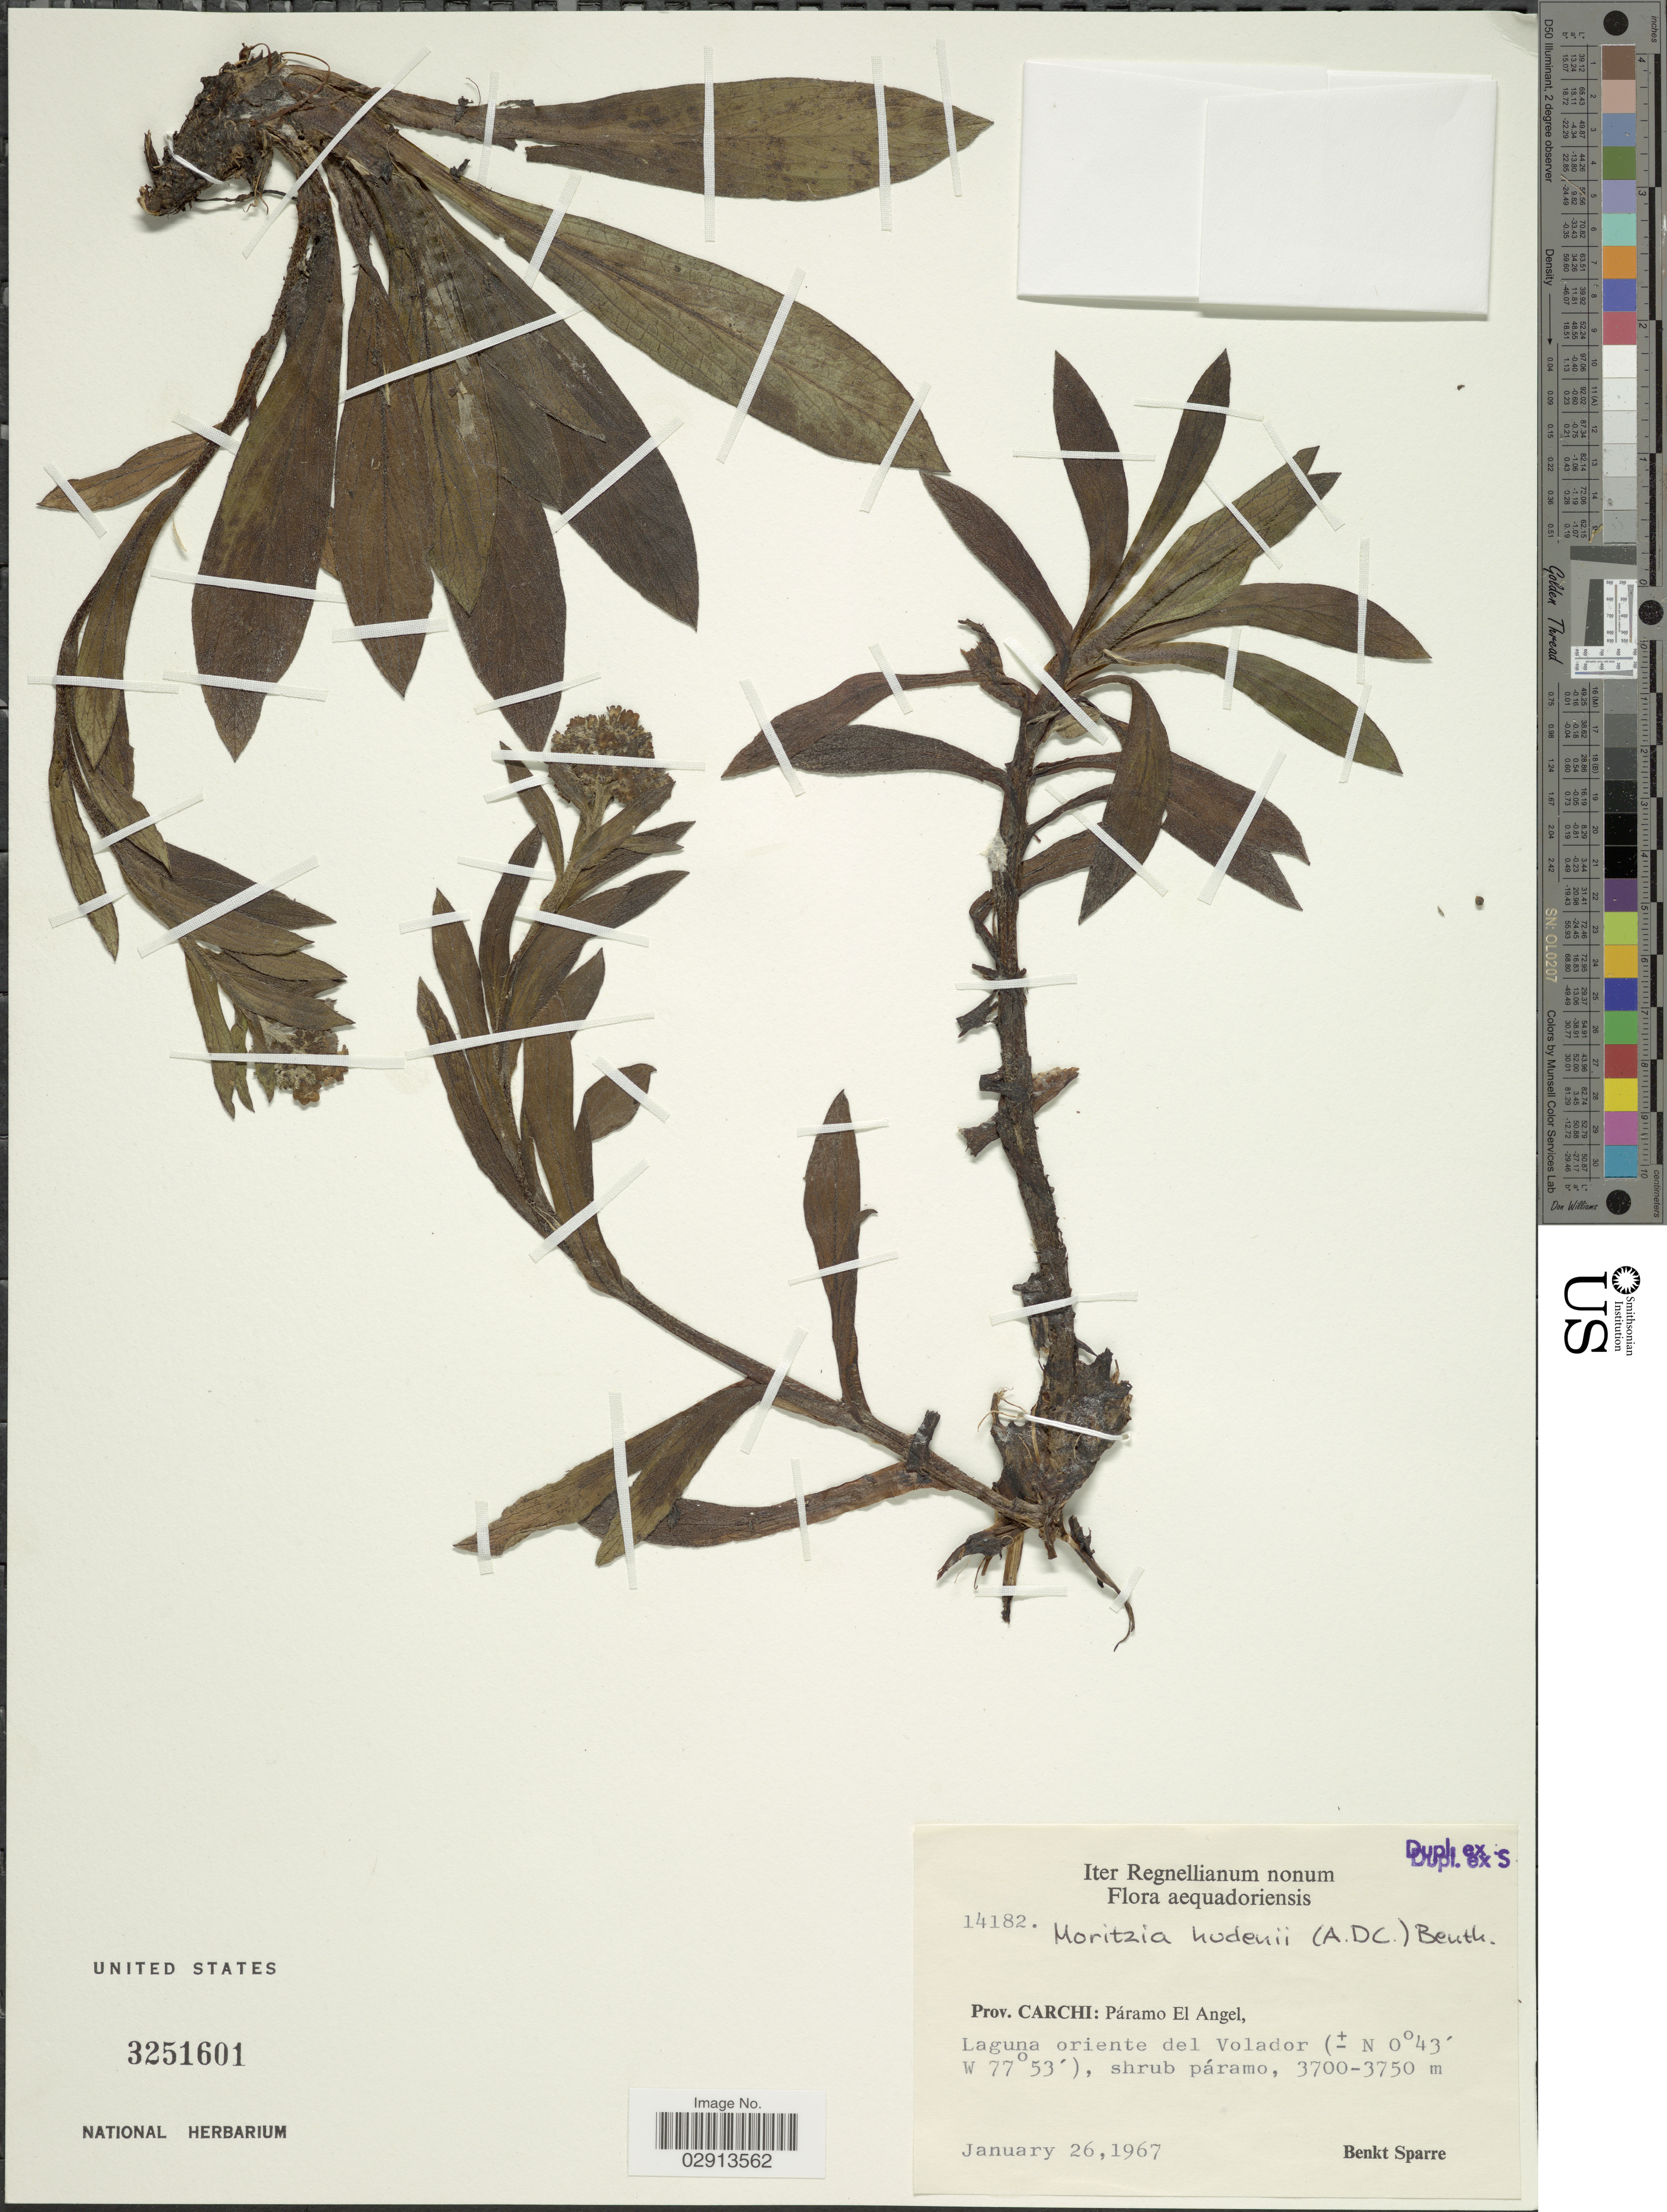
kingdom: Plantae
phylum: Tracheophyta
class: Magnoliopsida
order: Boraginales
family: Boraginaceae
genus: Moritzia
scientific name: Moritzia lindenii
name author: (DC.) Benth.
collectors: B. Sparre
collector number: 14182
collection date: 1967-01-26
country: Ecuador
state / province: Carchi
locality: Páramo El Angel, Laguna oriental del Volador, shrub páramo.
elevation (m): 3700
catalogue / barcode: US 3251601